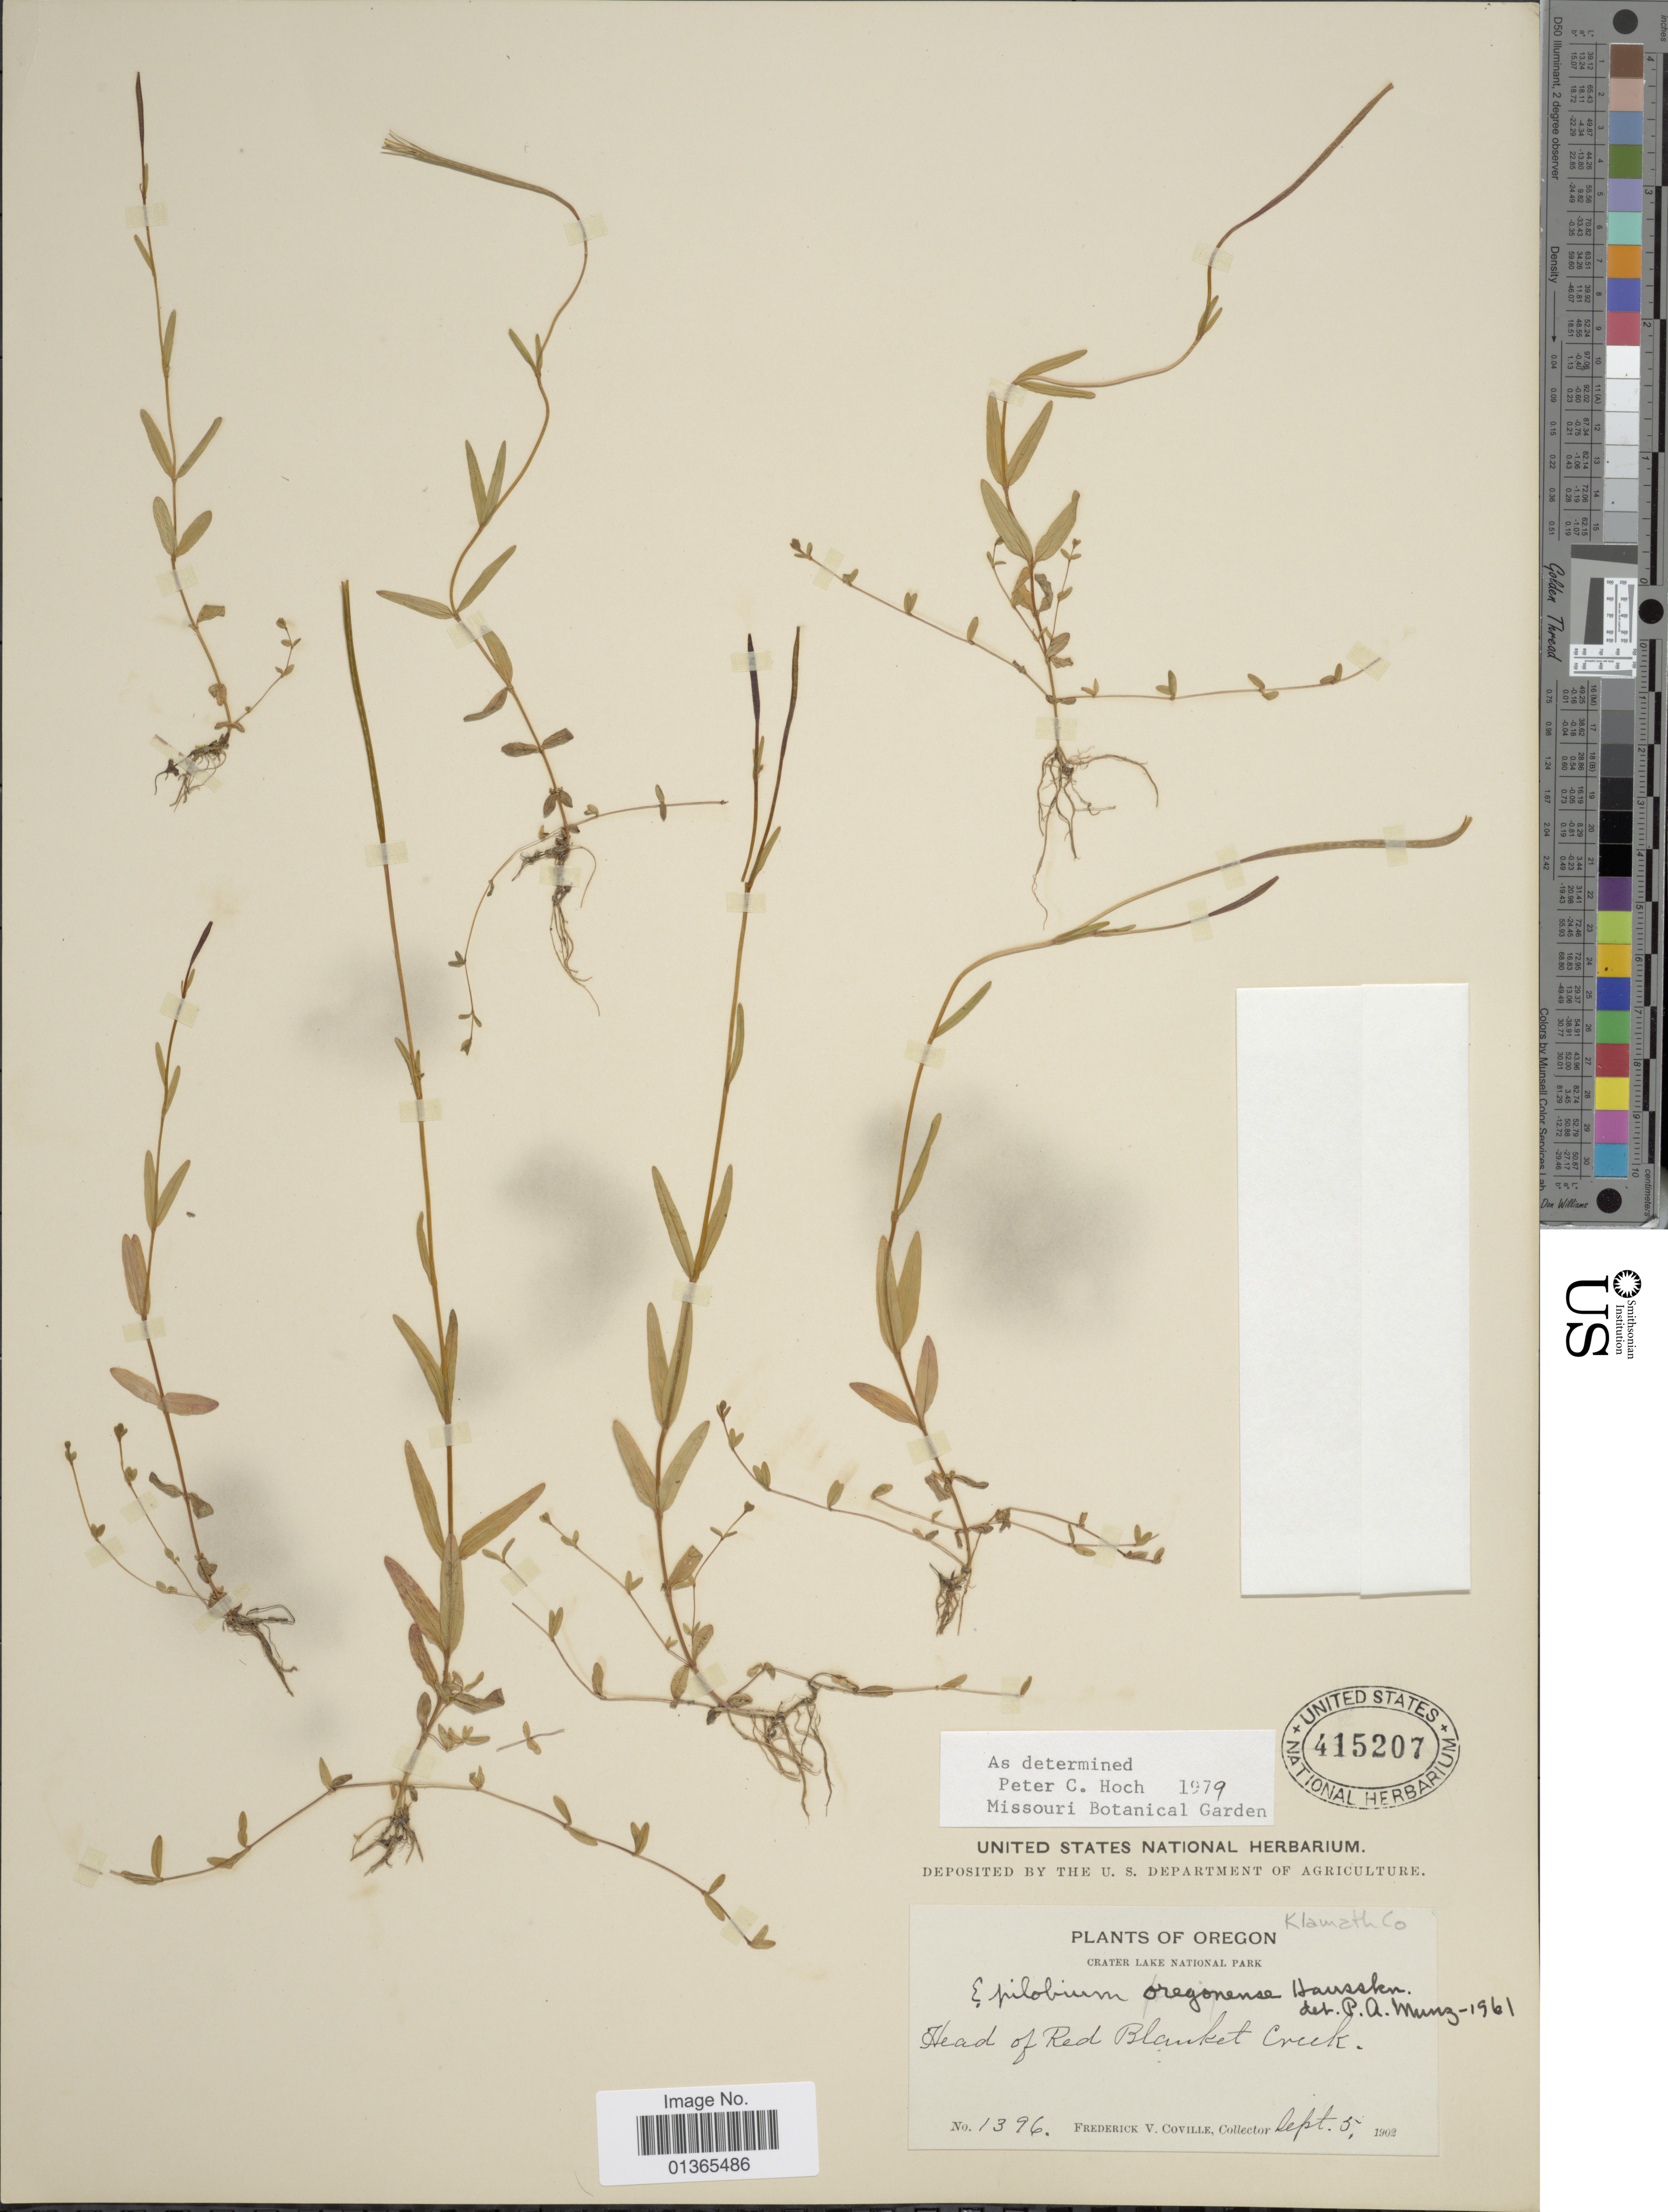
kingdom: Plantae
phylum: Tracheophyta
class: Magnoliopsida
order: Myrtales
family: Onagraceae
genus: Epilobium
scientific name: Epilobium oregonense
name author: Hausskn.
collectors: F. V. Coville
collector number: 1396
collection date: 1902-09-05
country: United States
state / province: Oregon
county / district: Klamath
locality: Klamath Co. Crater Lake National Park. Head of Red Blanket Creek.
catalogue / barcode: US 415207